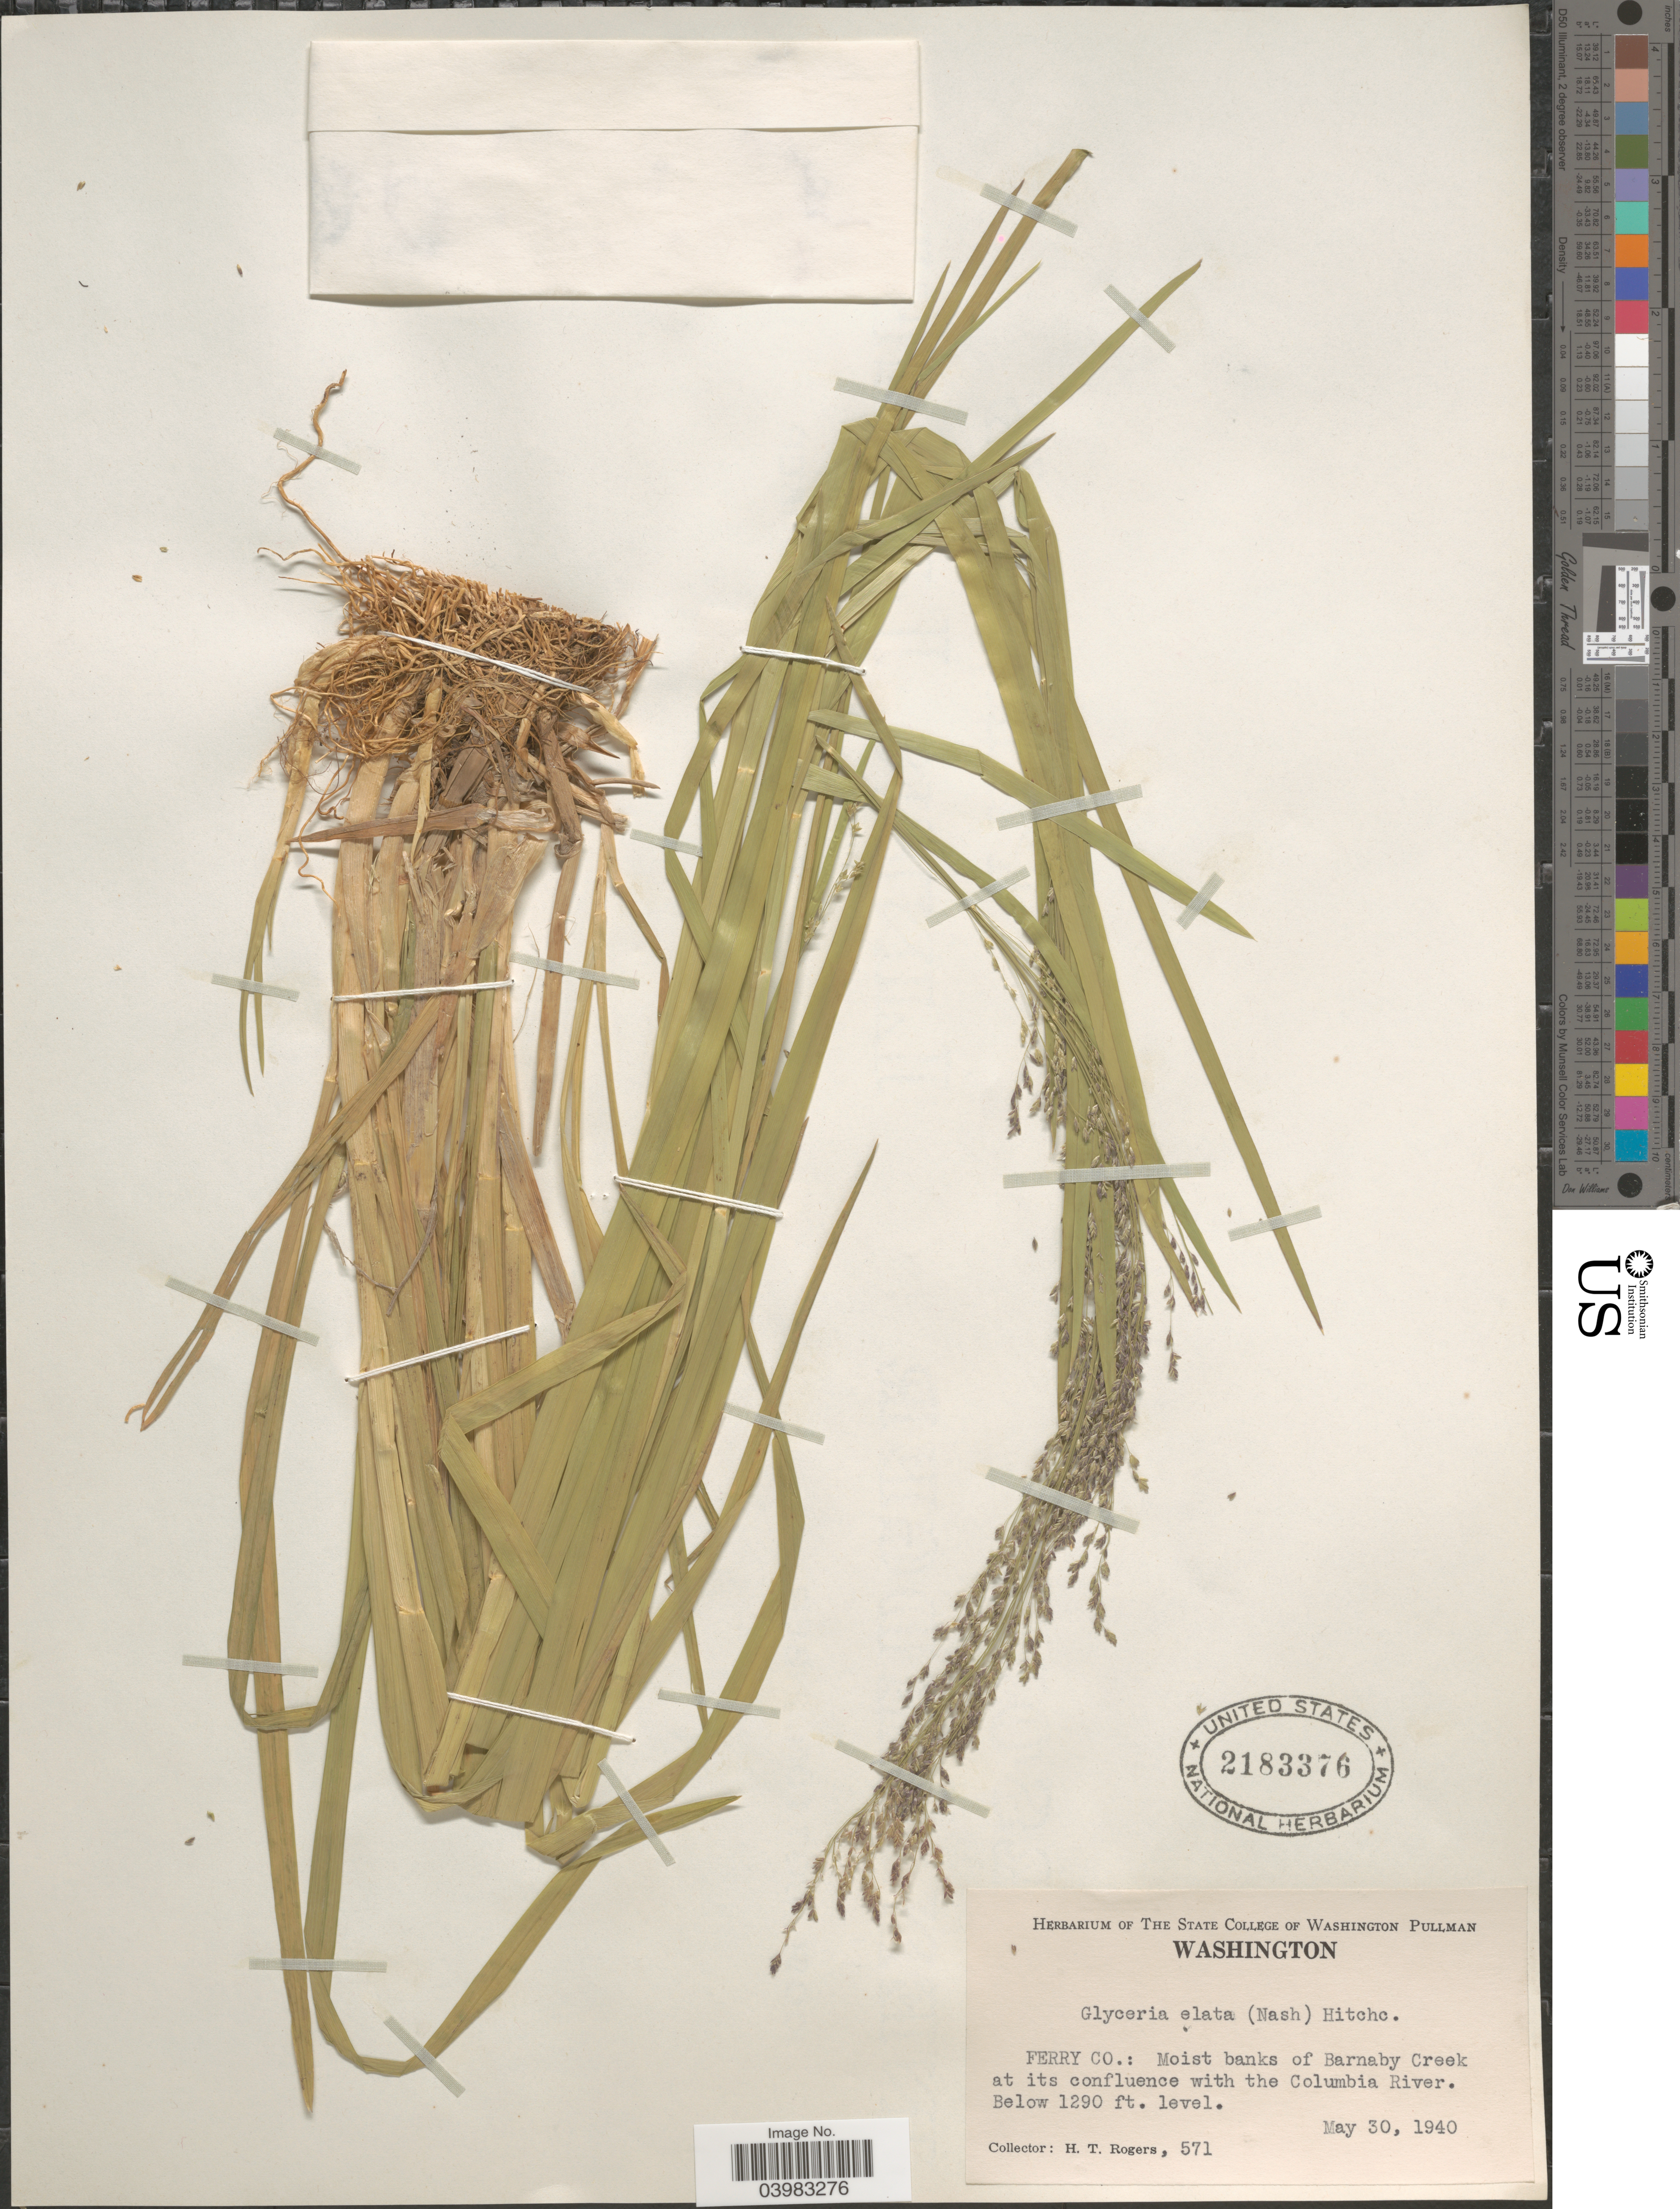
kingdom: Plantae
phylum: Tracheophyta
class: Liliopsida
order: Poales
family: Poaceae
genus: Glyceria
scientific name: Glyceria elata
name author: (Nash) M.E. Jones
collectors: H. Rogers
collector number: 571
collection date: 1940-05-30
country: United States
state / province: Washington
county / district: Ferry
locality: Ferry Co.: Moist banks of Barnaby Creek at its confluence with the Columbia River.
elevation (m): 393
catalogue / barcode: US 2183376